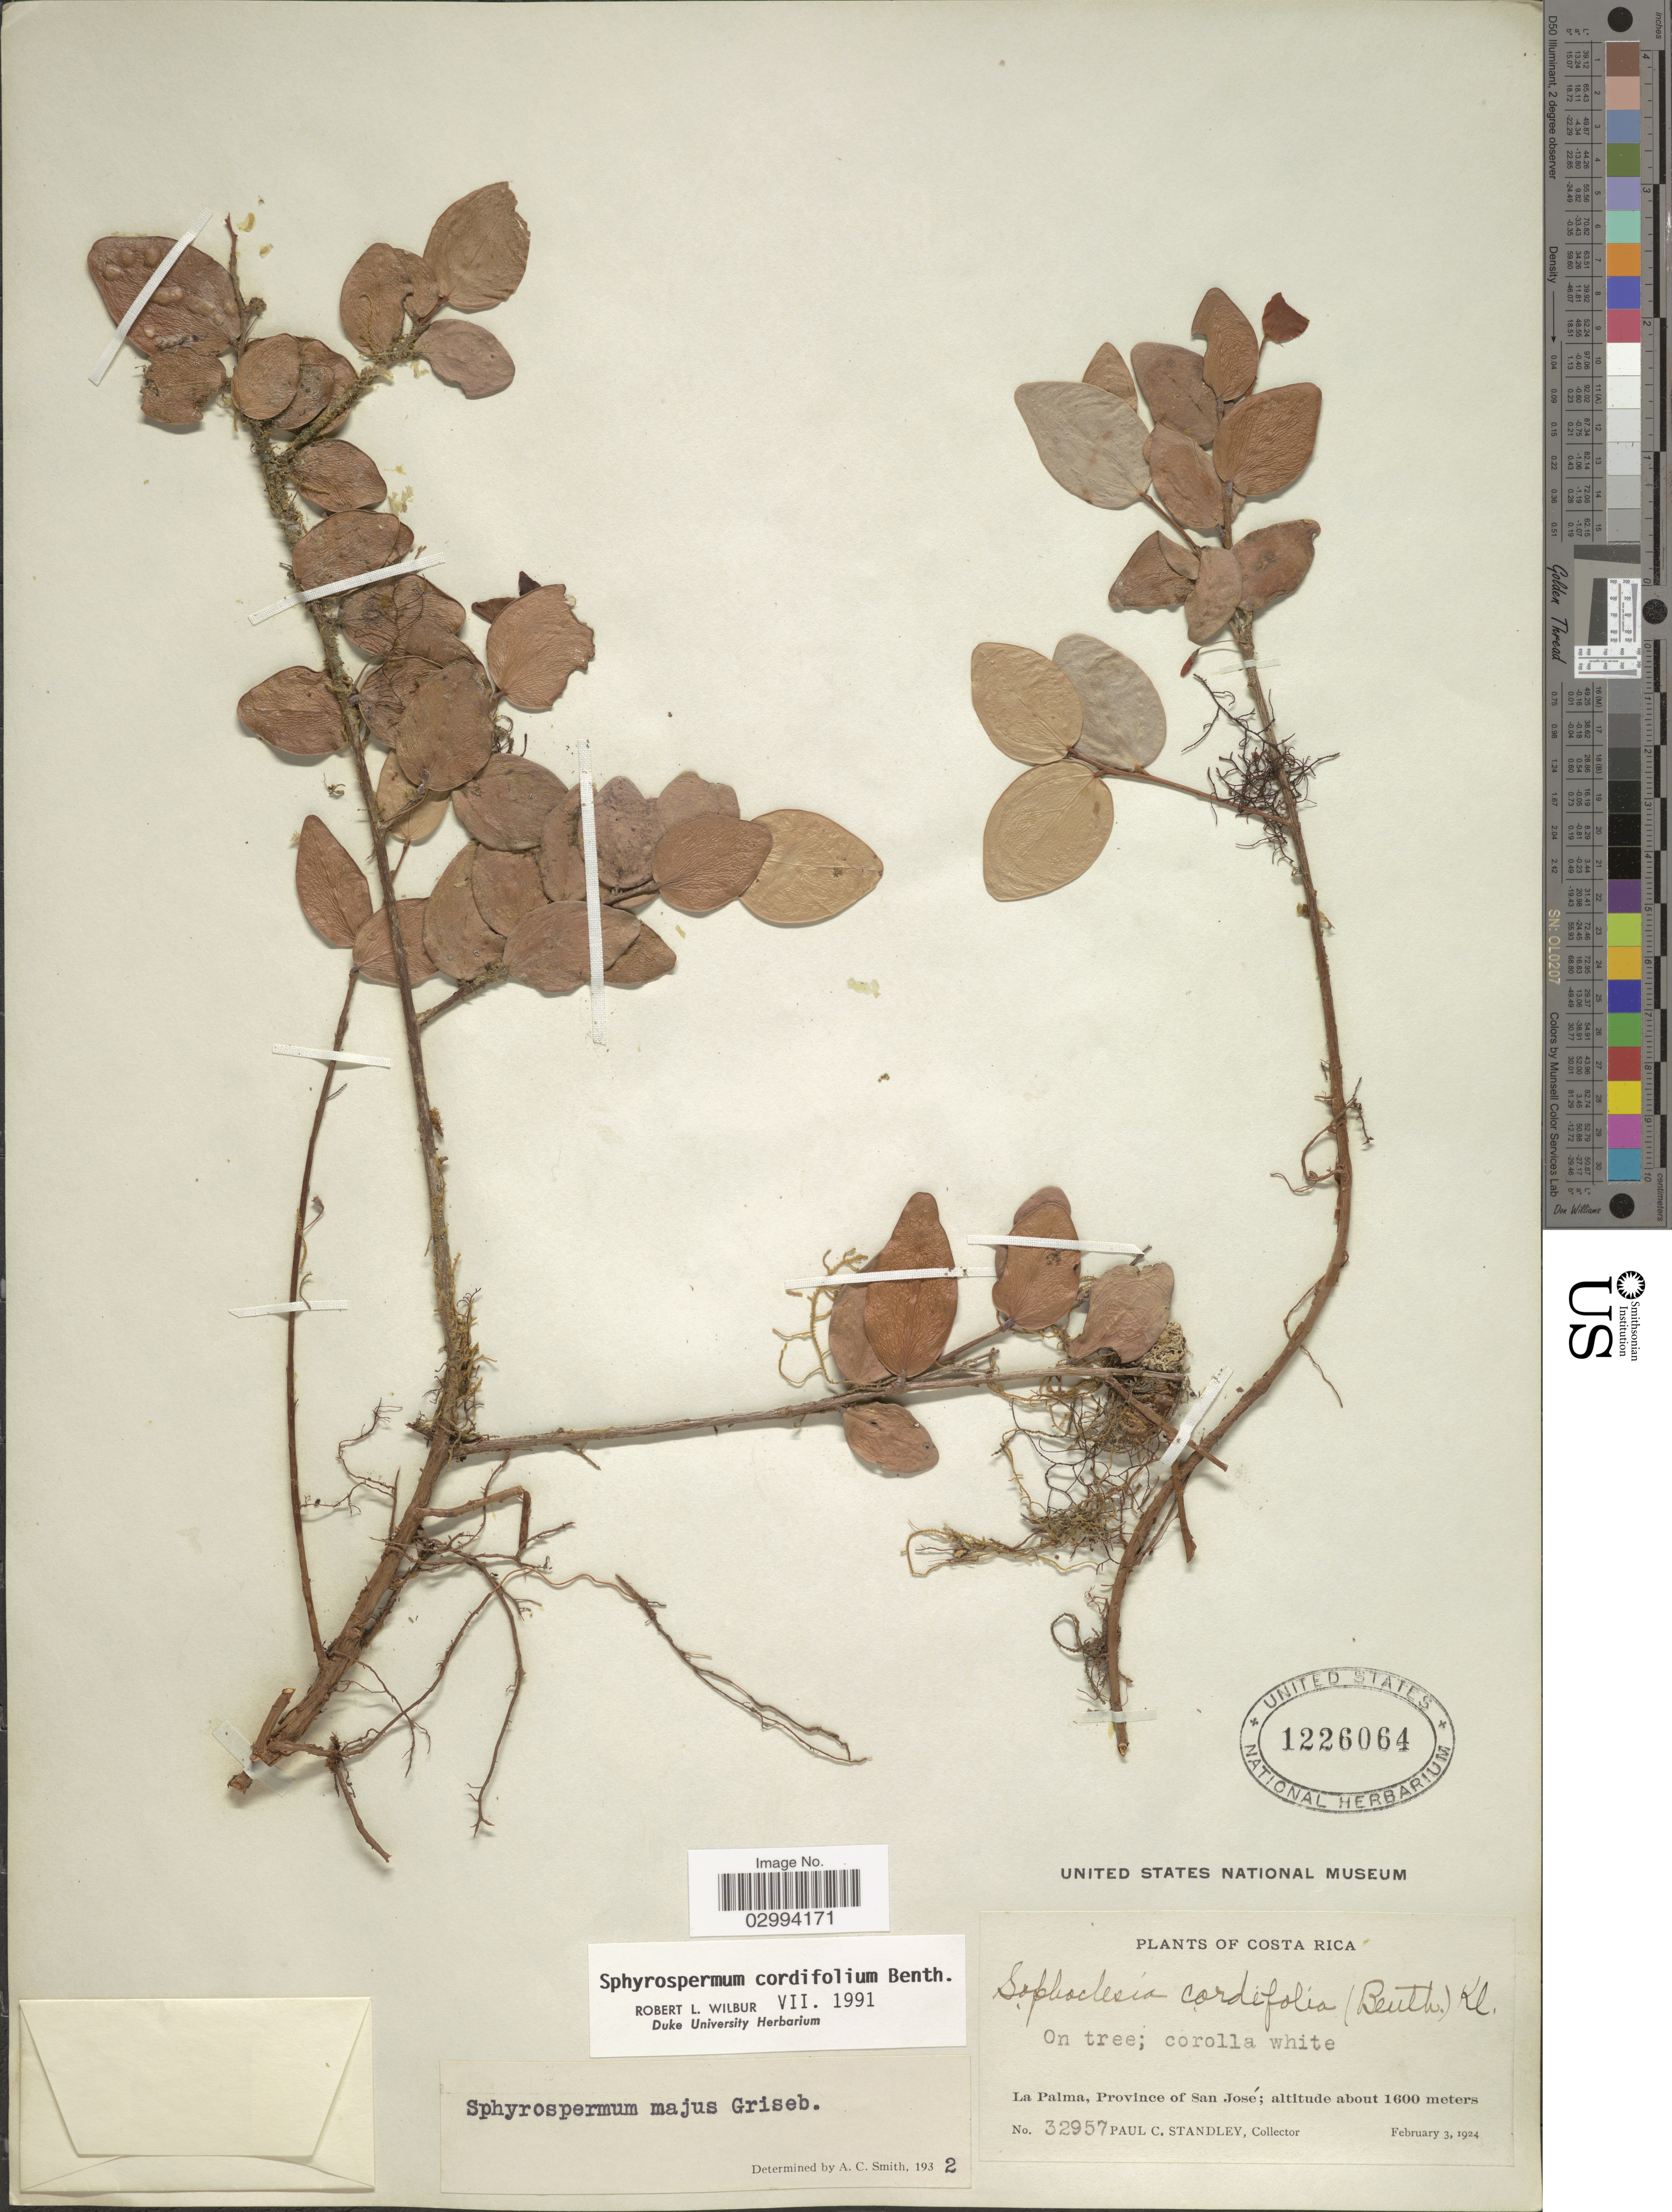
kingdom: Plantae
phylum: Tracheophyta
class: Magnoliopsida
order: Ericales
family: Ericaceae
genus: Sphyrospermum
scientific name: Sphyrospermum cordifolium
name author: Benth.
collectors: P. C. Standley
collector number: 32957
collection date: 1924-02-03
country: Costa Rica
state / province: San José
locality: La Palma.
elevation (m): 1600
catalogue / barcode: US 1226064